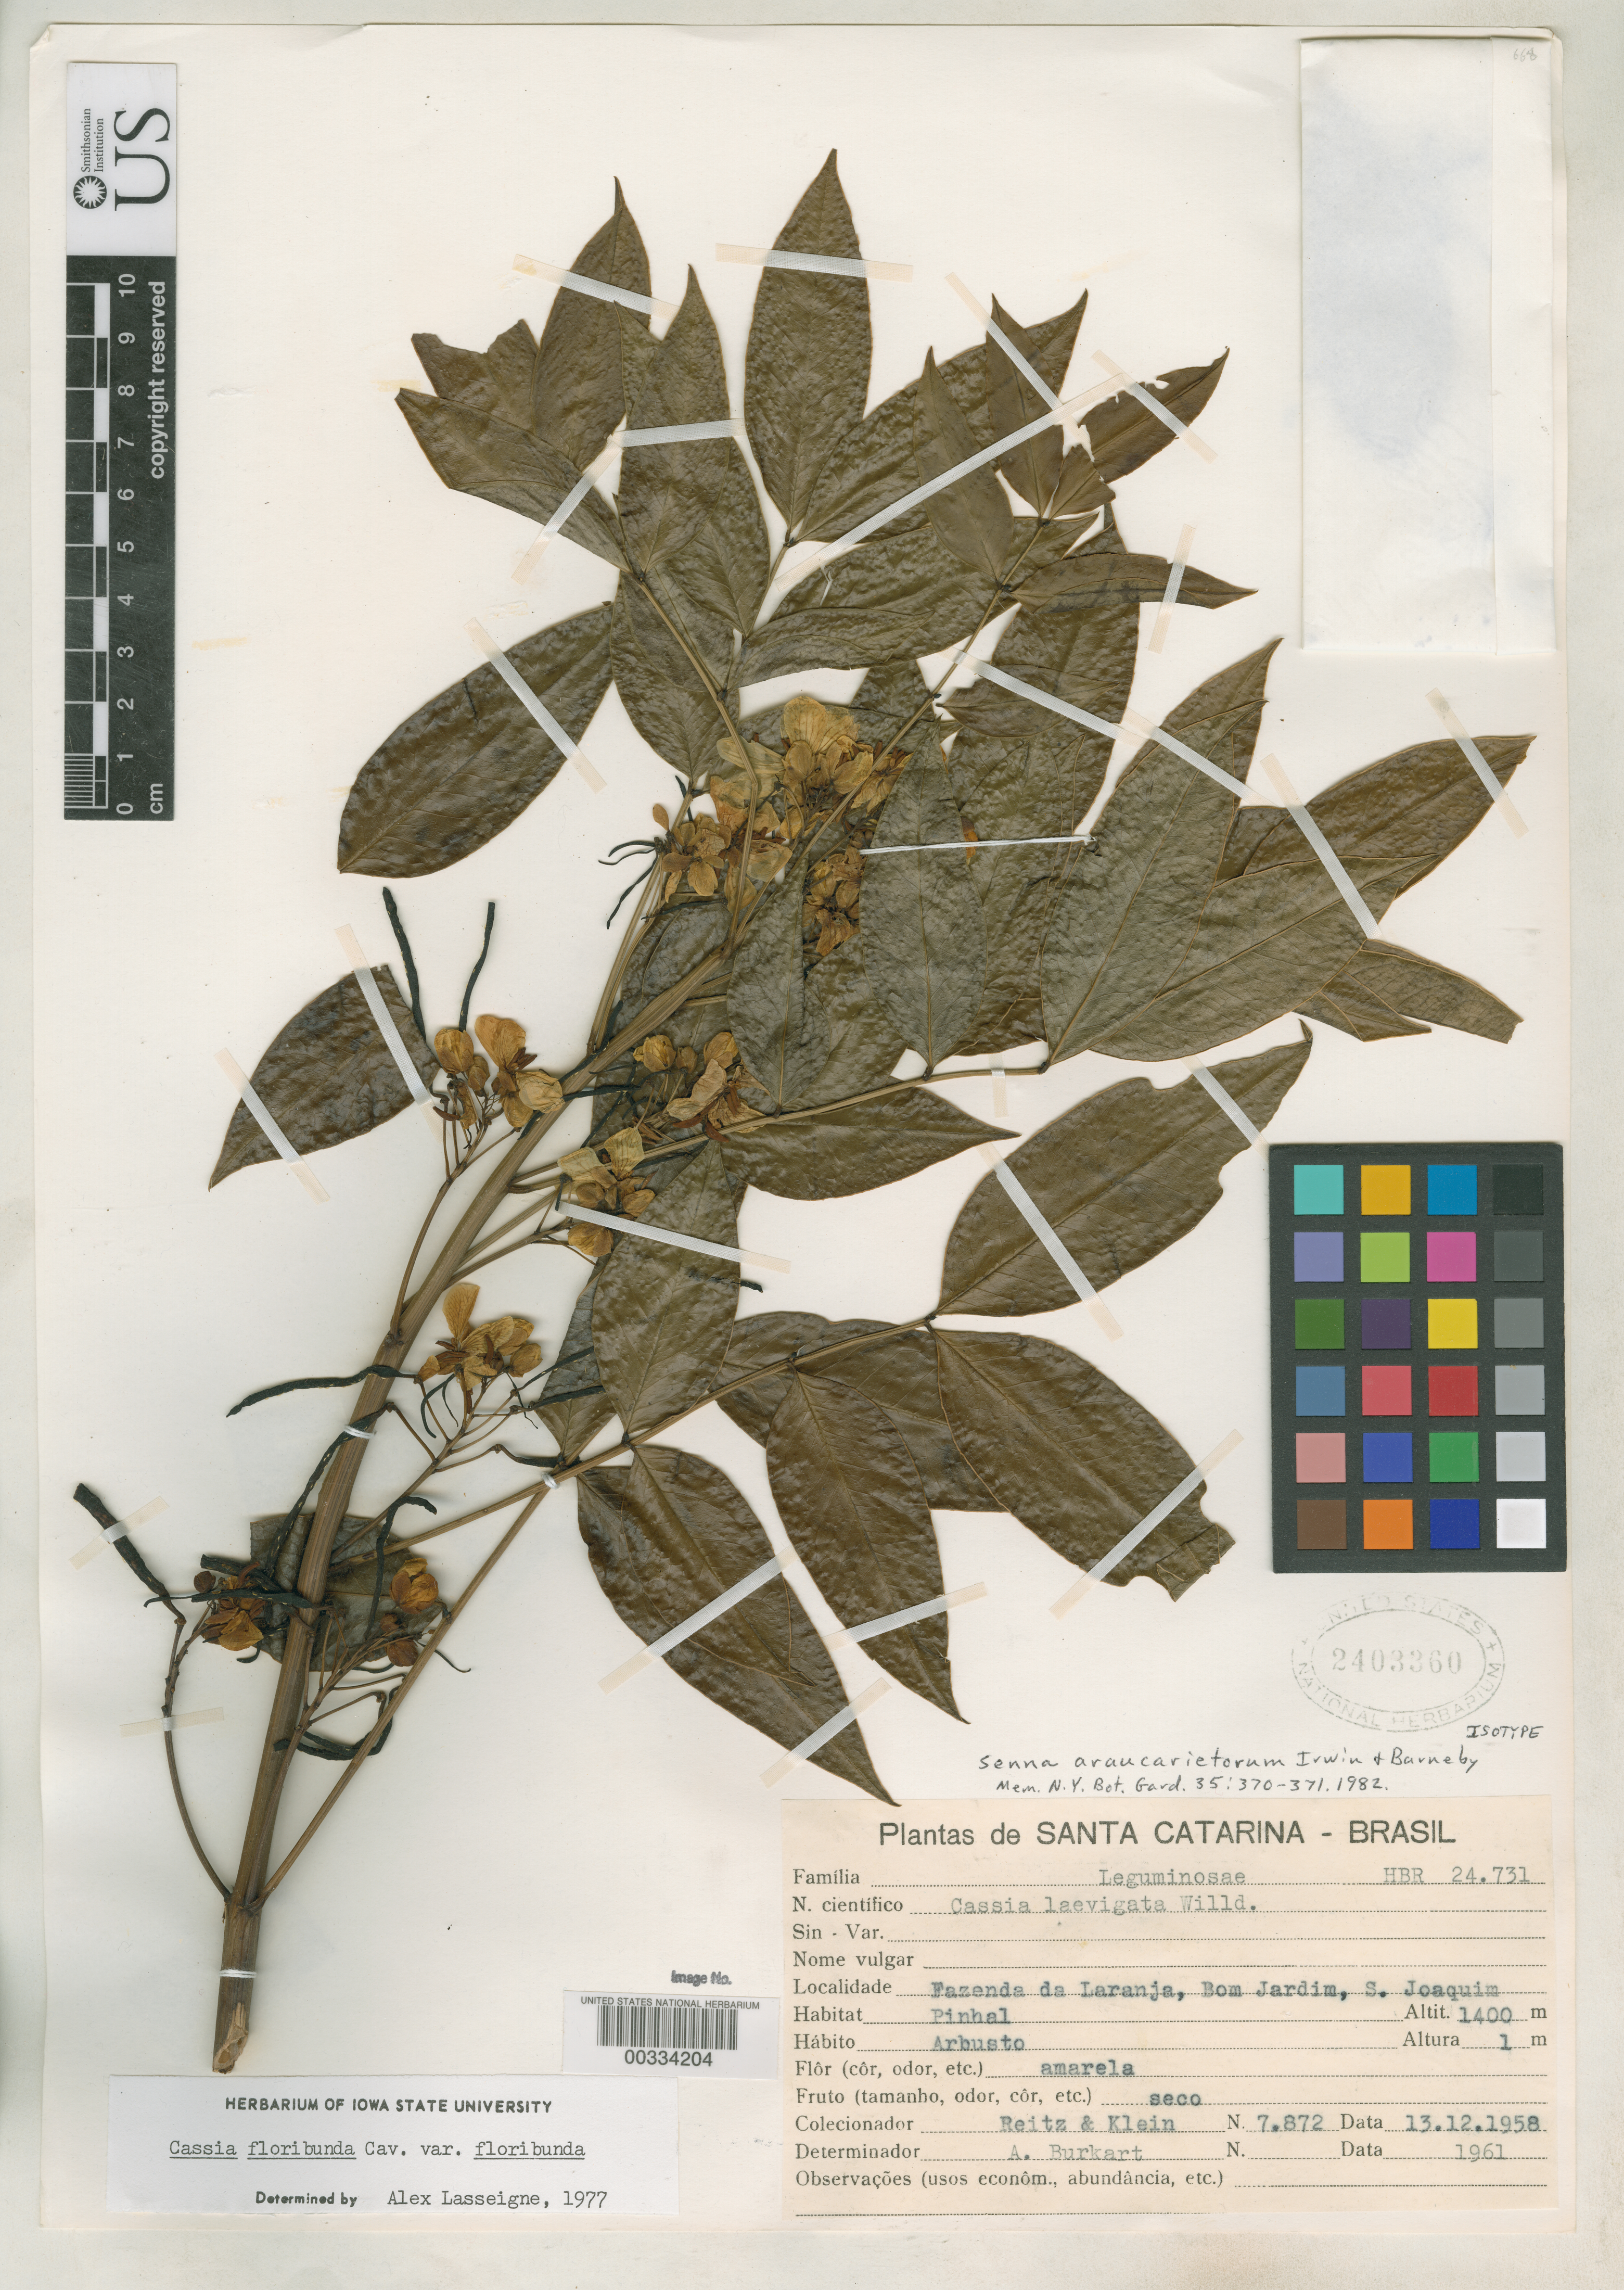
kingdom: Plantae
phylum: Tracheophyta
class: Magnoliopsida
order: Fabales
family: Fabaceae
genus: Senna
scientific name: Senna araucarietorum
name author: H.S. Irwin & Barneby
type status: Isotype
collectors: R. Reitz & R. M. Klein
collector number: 7872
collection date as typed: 13 Dec 1958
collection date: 1958-12-13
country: Brazil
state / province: Santa Catarina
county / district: São Joaquim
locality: Fazenda da Laranja, Bom Jardim, S. Joaquim.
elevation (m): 1400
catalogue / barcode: US 2403360